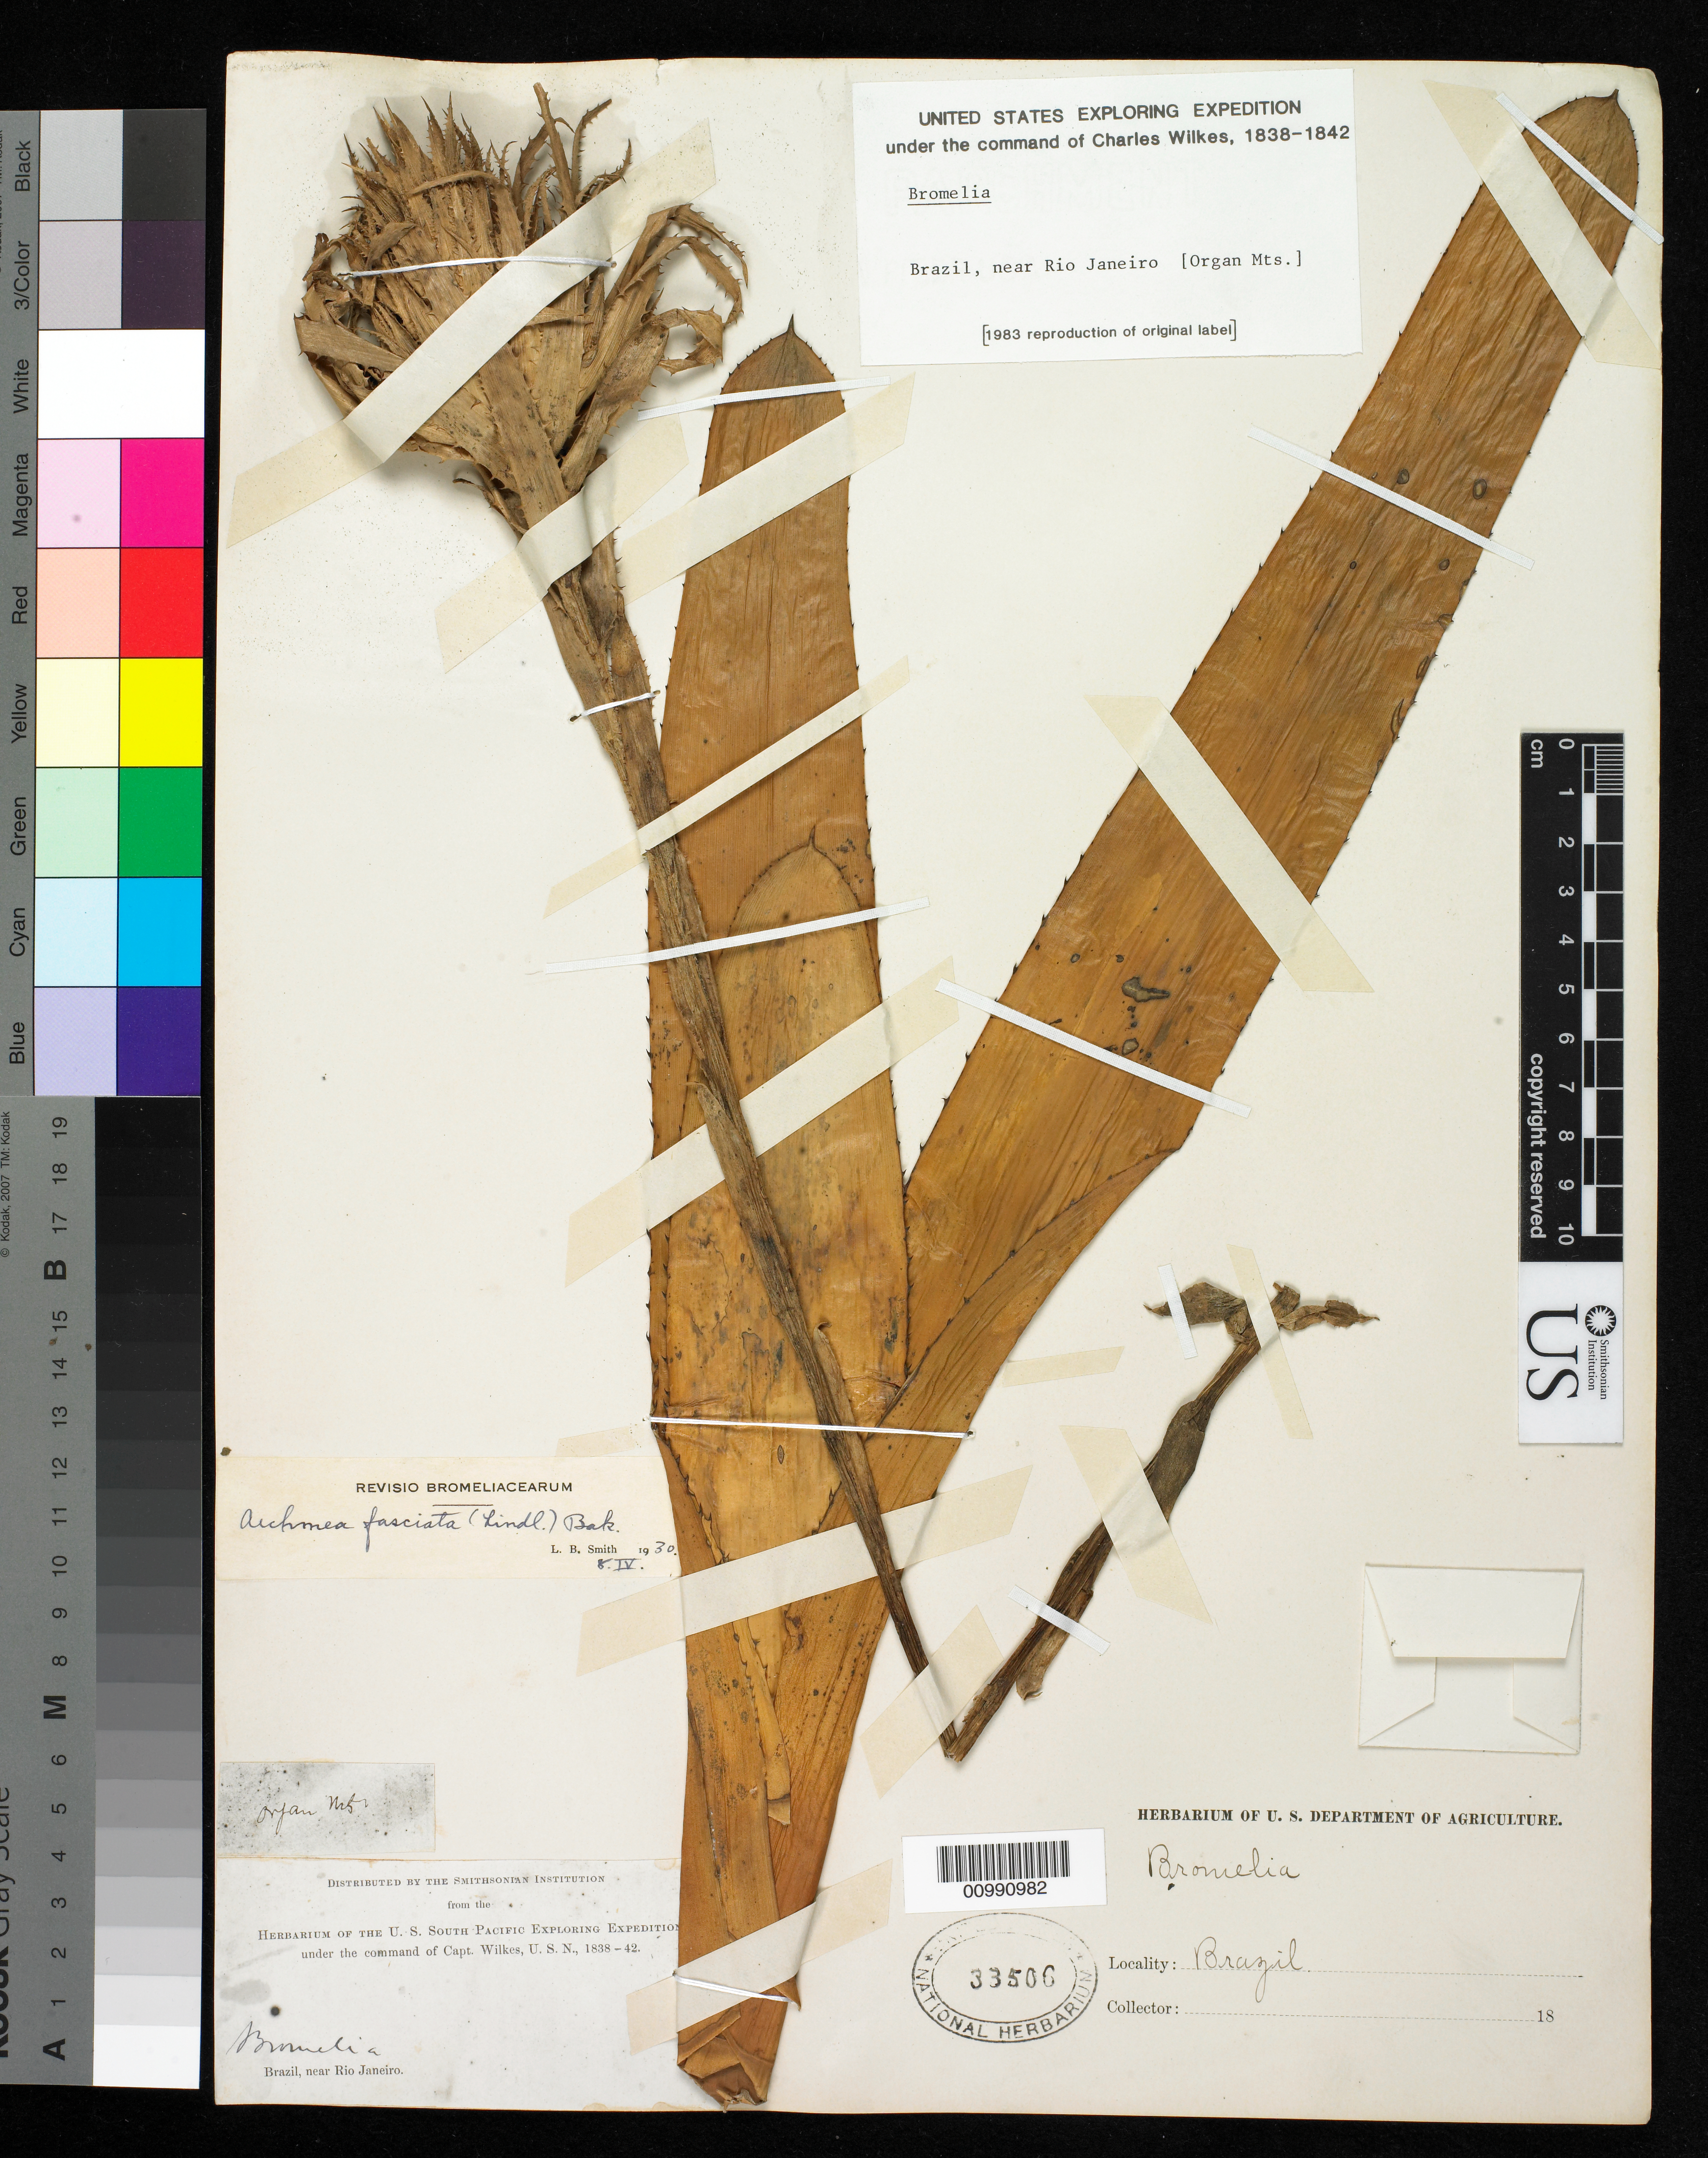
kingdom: Plantae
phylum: Tracheophyta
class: Liliopsida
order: Poales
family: Bromeliaceae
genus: Aechmea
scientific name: Aechmea fasciata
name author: (Lindl.) Baker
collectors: Wilkes Explor. Exped.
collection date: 1838/1842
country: Brazil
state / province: Rio de Janeiro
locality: Brazil, near Rio Janeiro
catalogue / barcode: US 33506